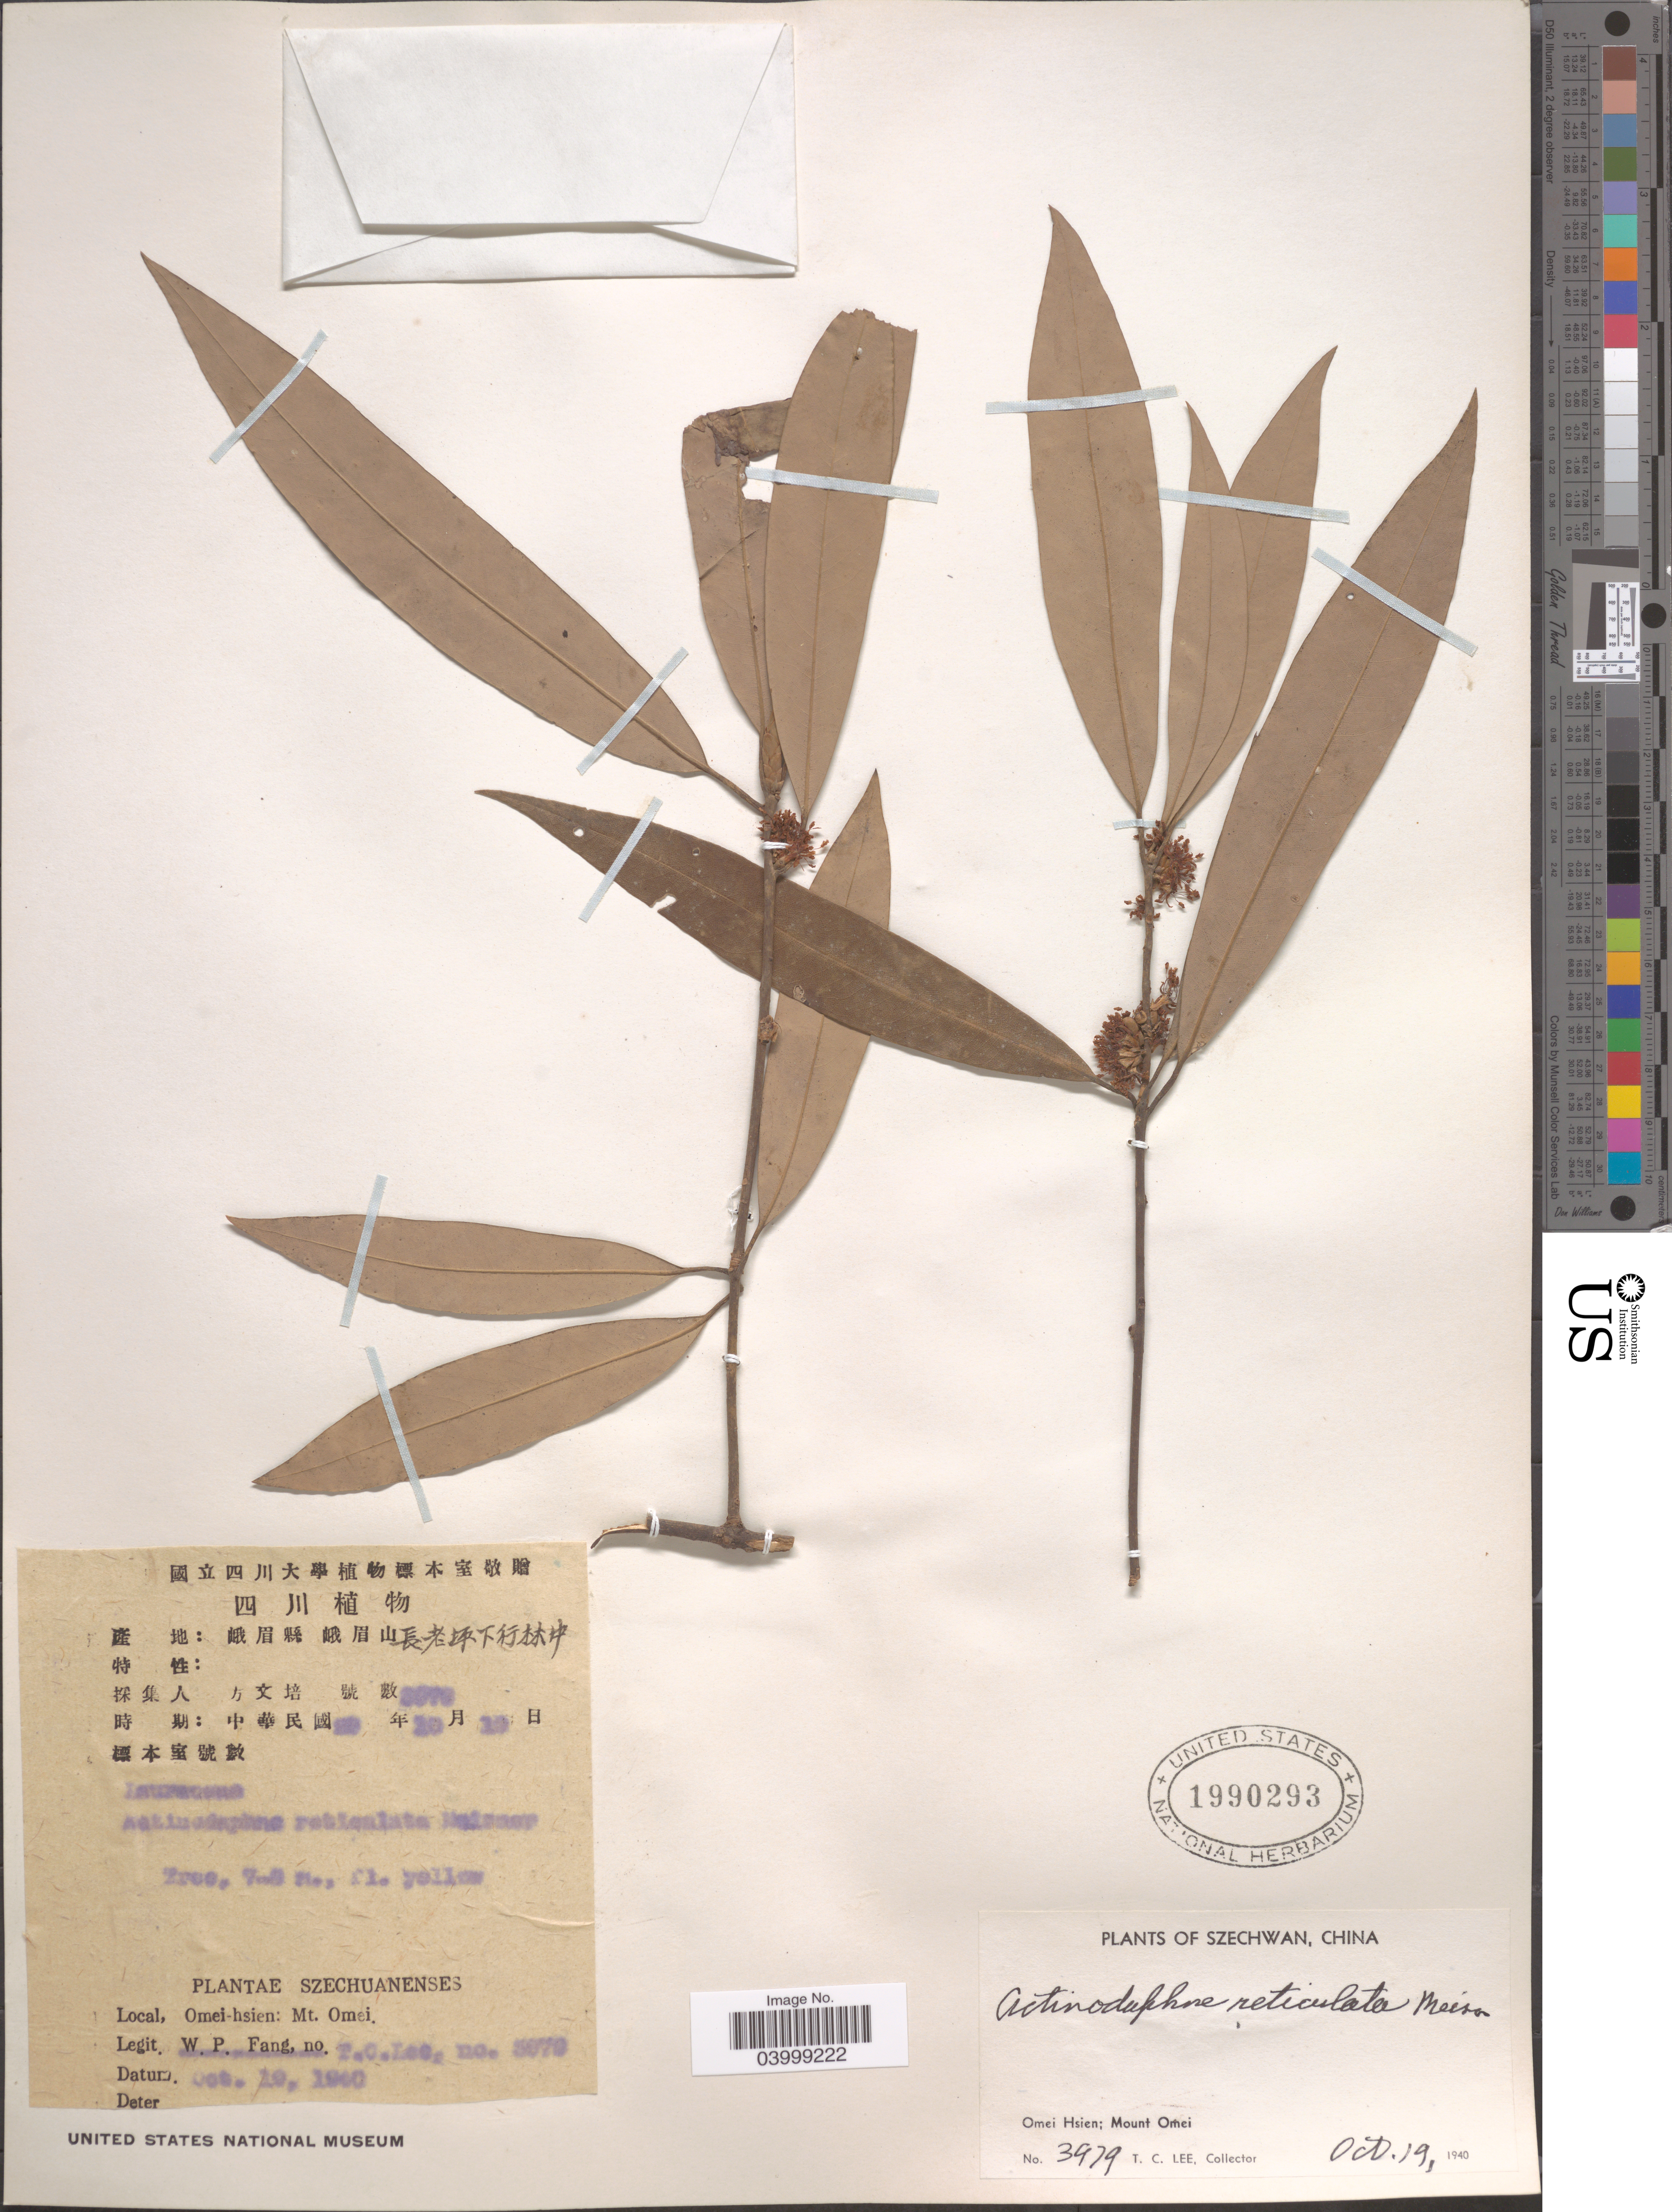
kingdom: Plantae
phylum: Tracheophyta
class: Magnoliopsida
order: Laurales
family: Lauraceae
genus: Actinodaphne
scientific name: Actinodaphne reticulata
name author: Meisn.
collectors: T. Lee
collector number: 3979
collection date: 1940-10-19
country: China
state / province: Sichuan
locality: Szechwan. Omei Hsien; Mount Omei.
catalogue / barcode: US 1990293